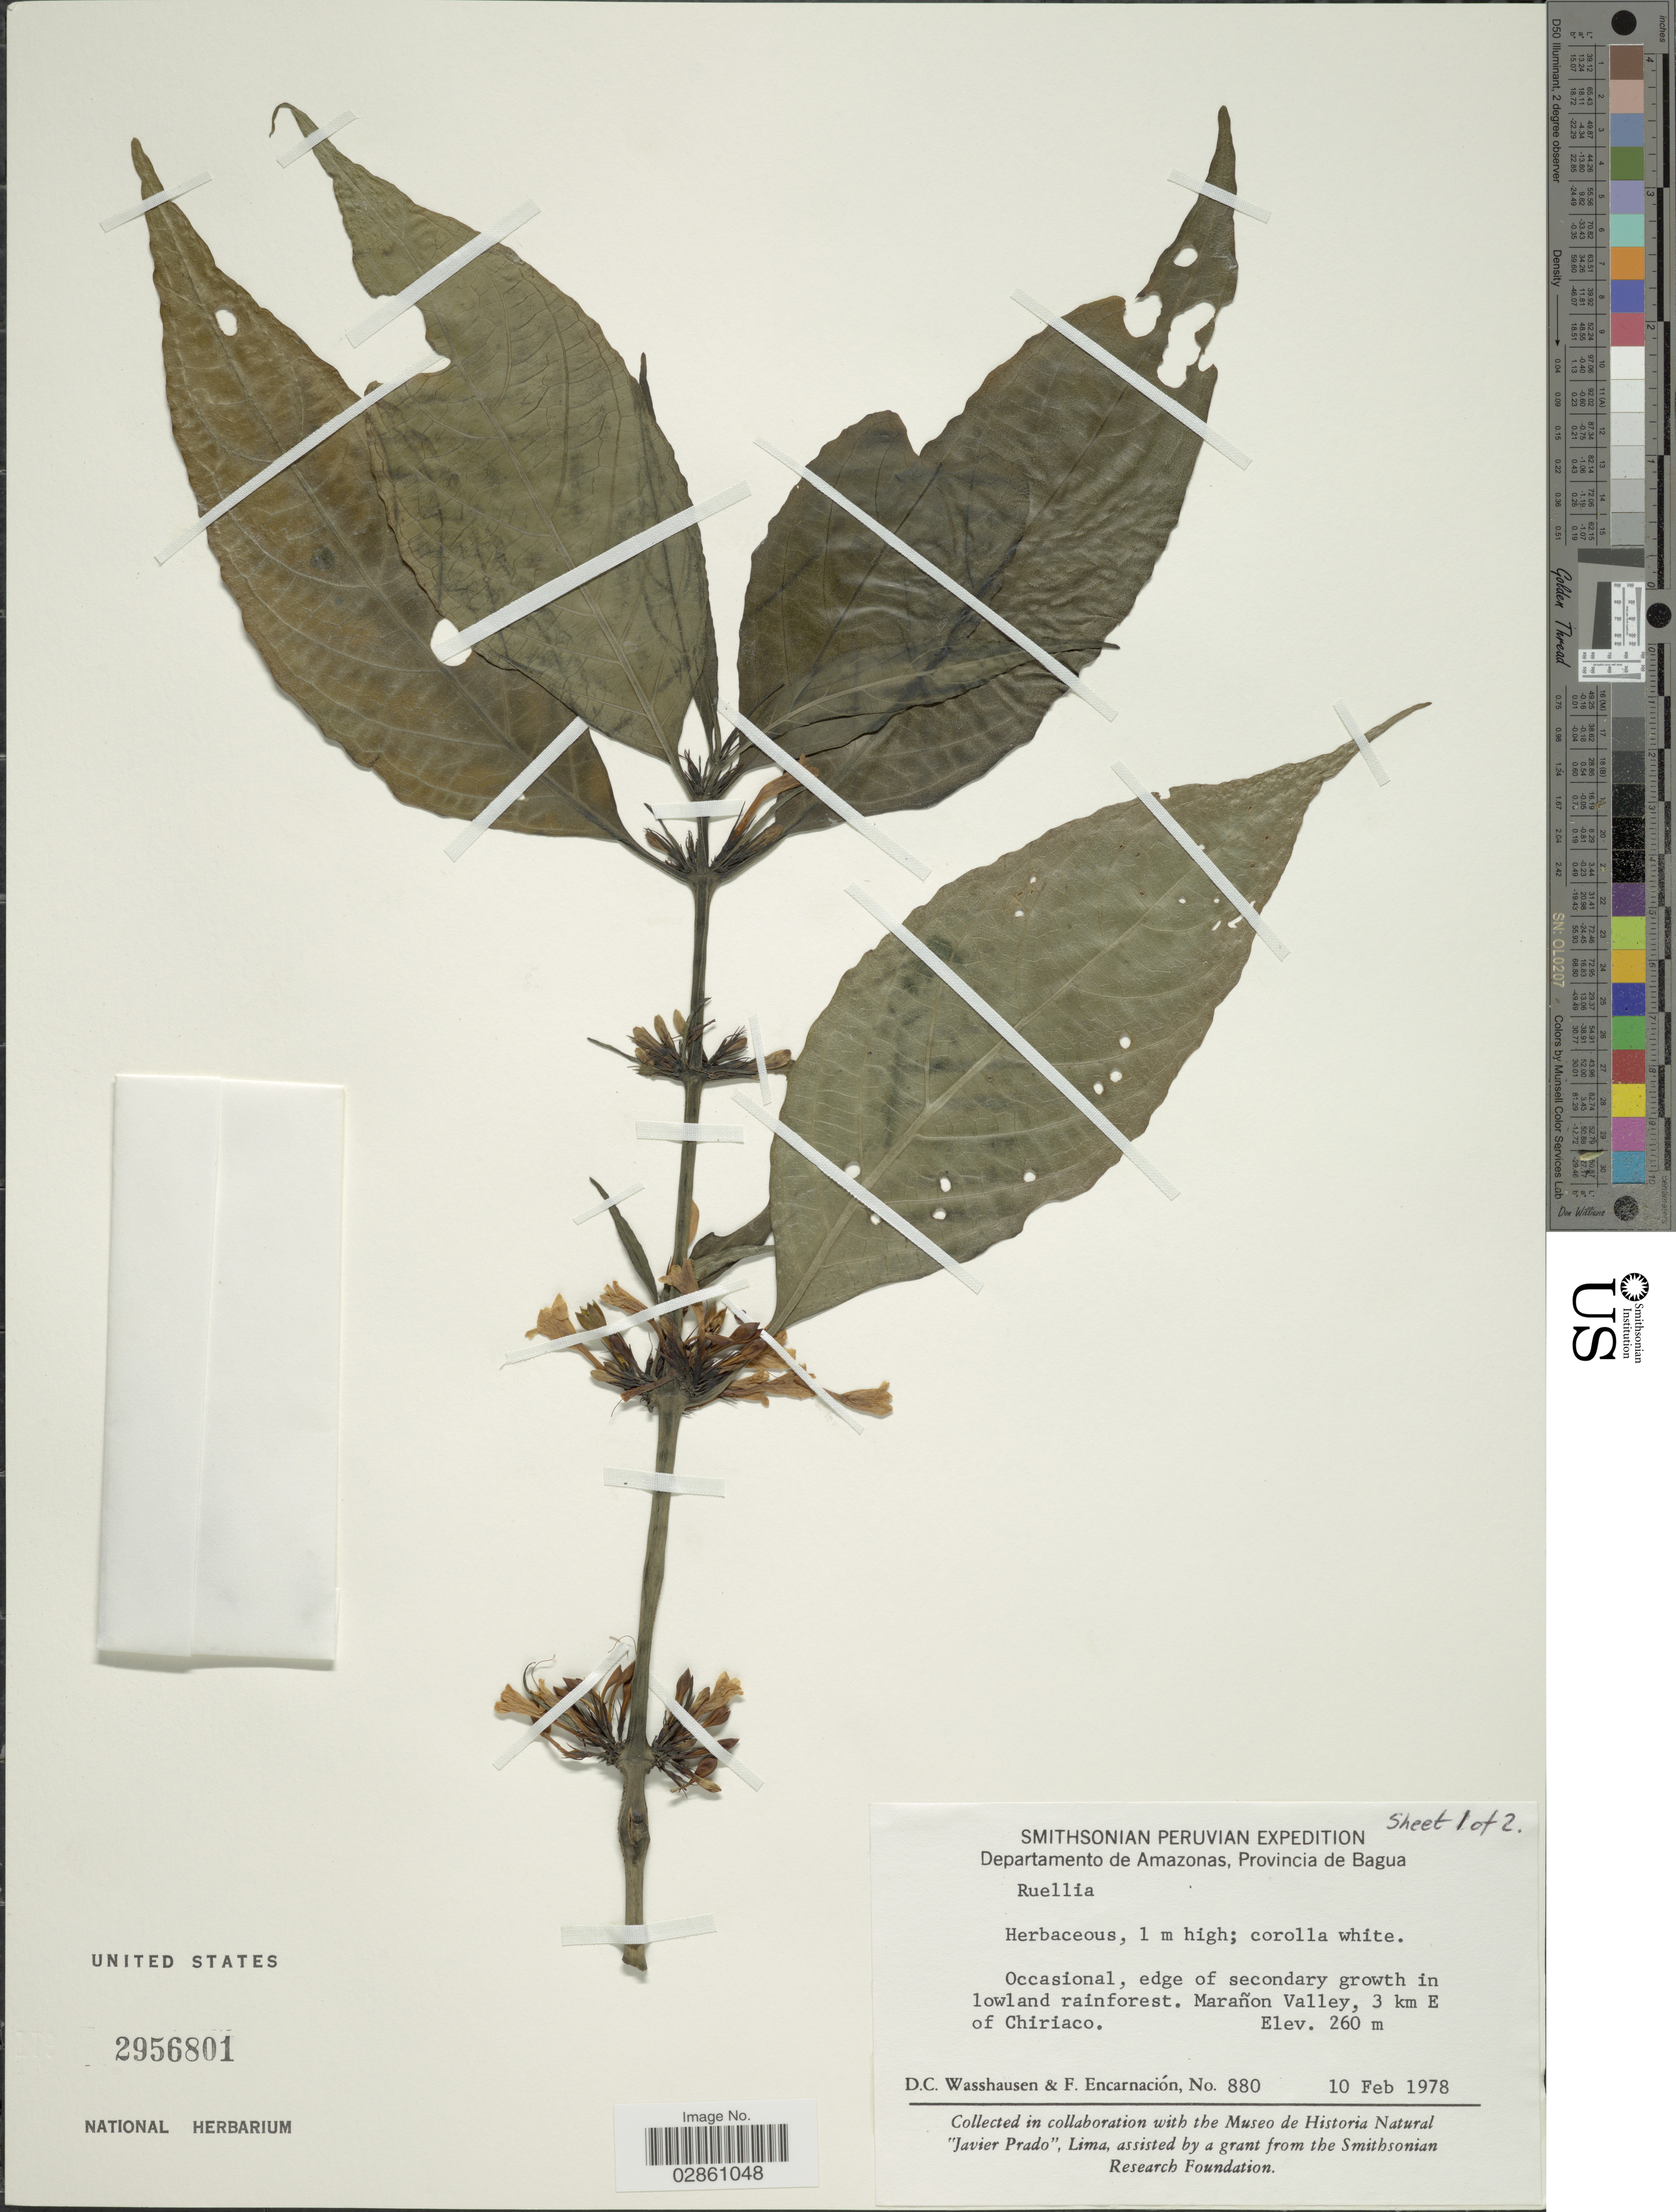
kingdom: Plantae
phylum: Tracheophyta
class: Magnoliopsida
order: Lamiales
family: Acanthaceae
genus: Ruellia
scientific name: Ruellia klugii Leonard sp. nov. ined.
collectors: D. C. Wasshausen & F. Encarnación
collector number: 880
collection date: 1978-02-10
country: Peru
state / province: Amazonas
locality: Departamento de Amazonas, Provincia de Bagua. Marañon Valley, 3 km E of Chiriaco.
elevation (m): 260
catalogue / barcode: US 2956801